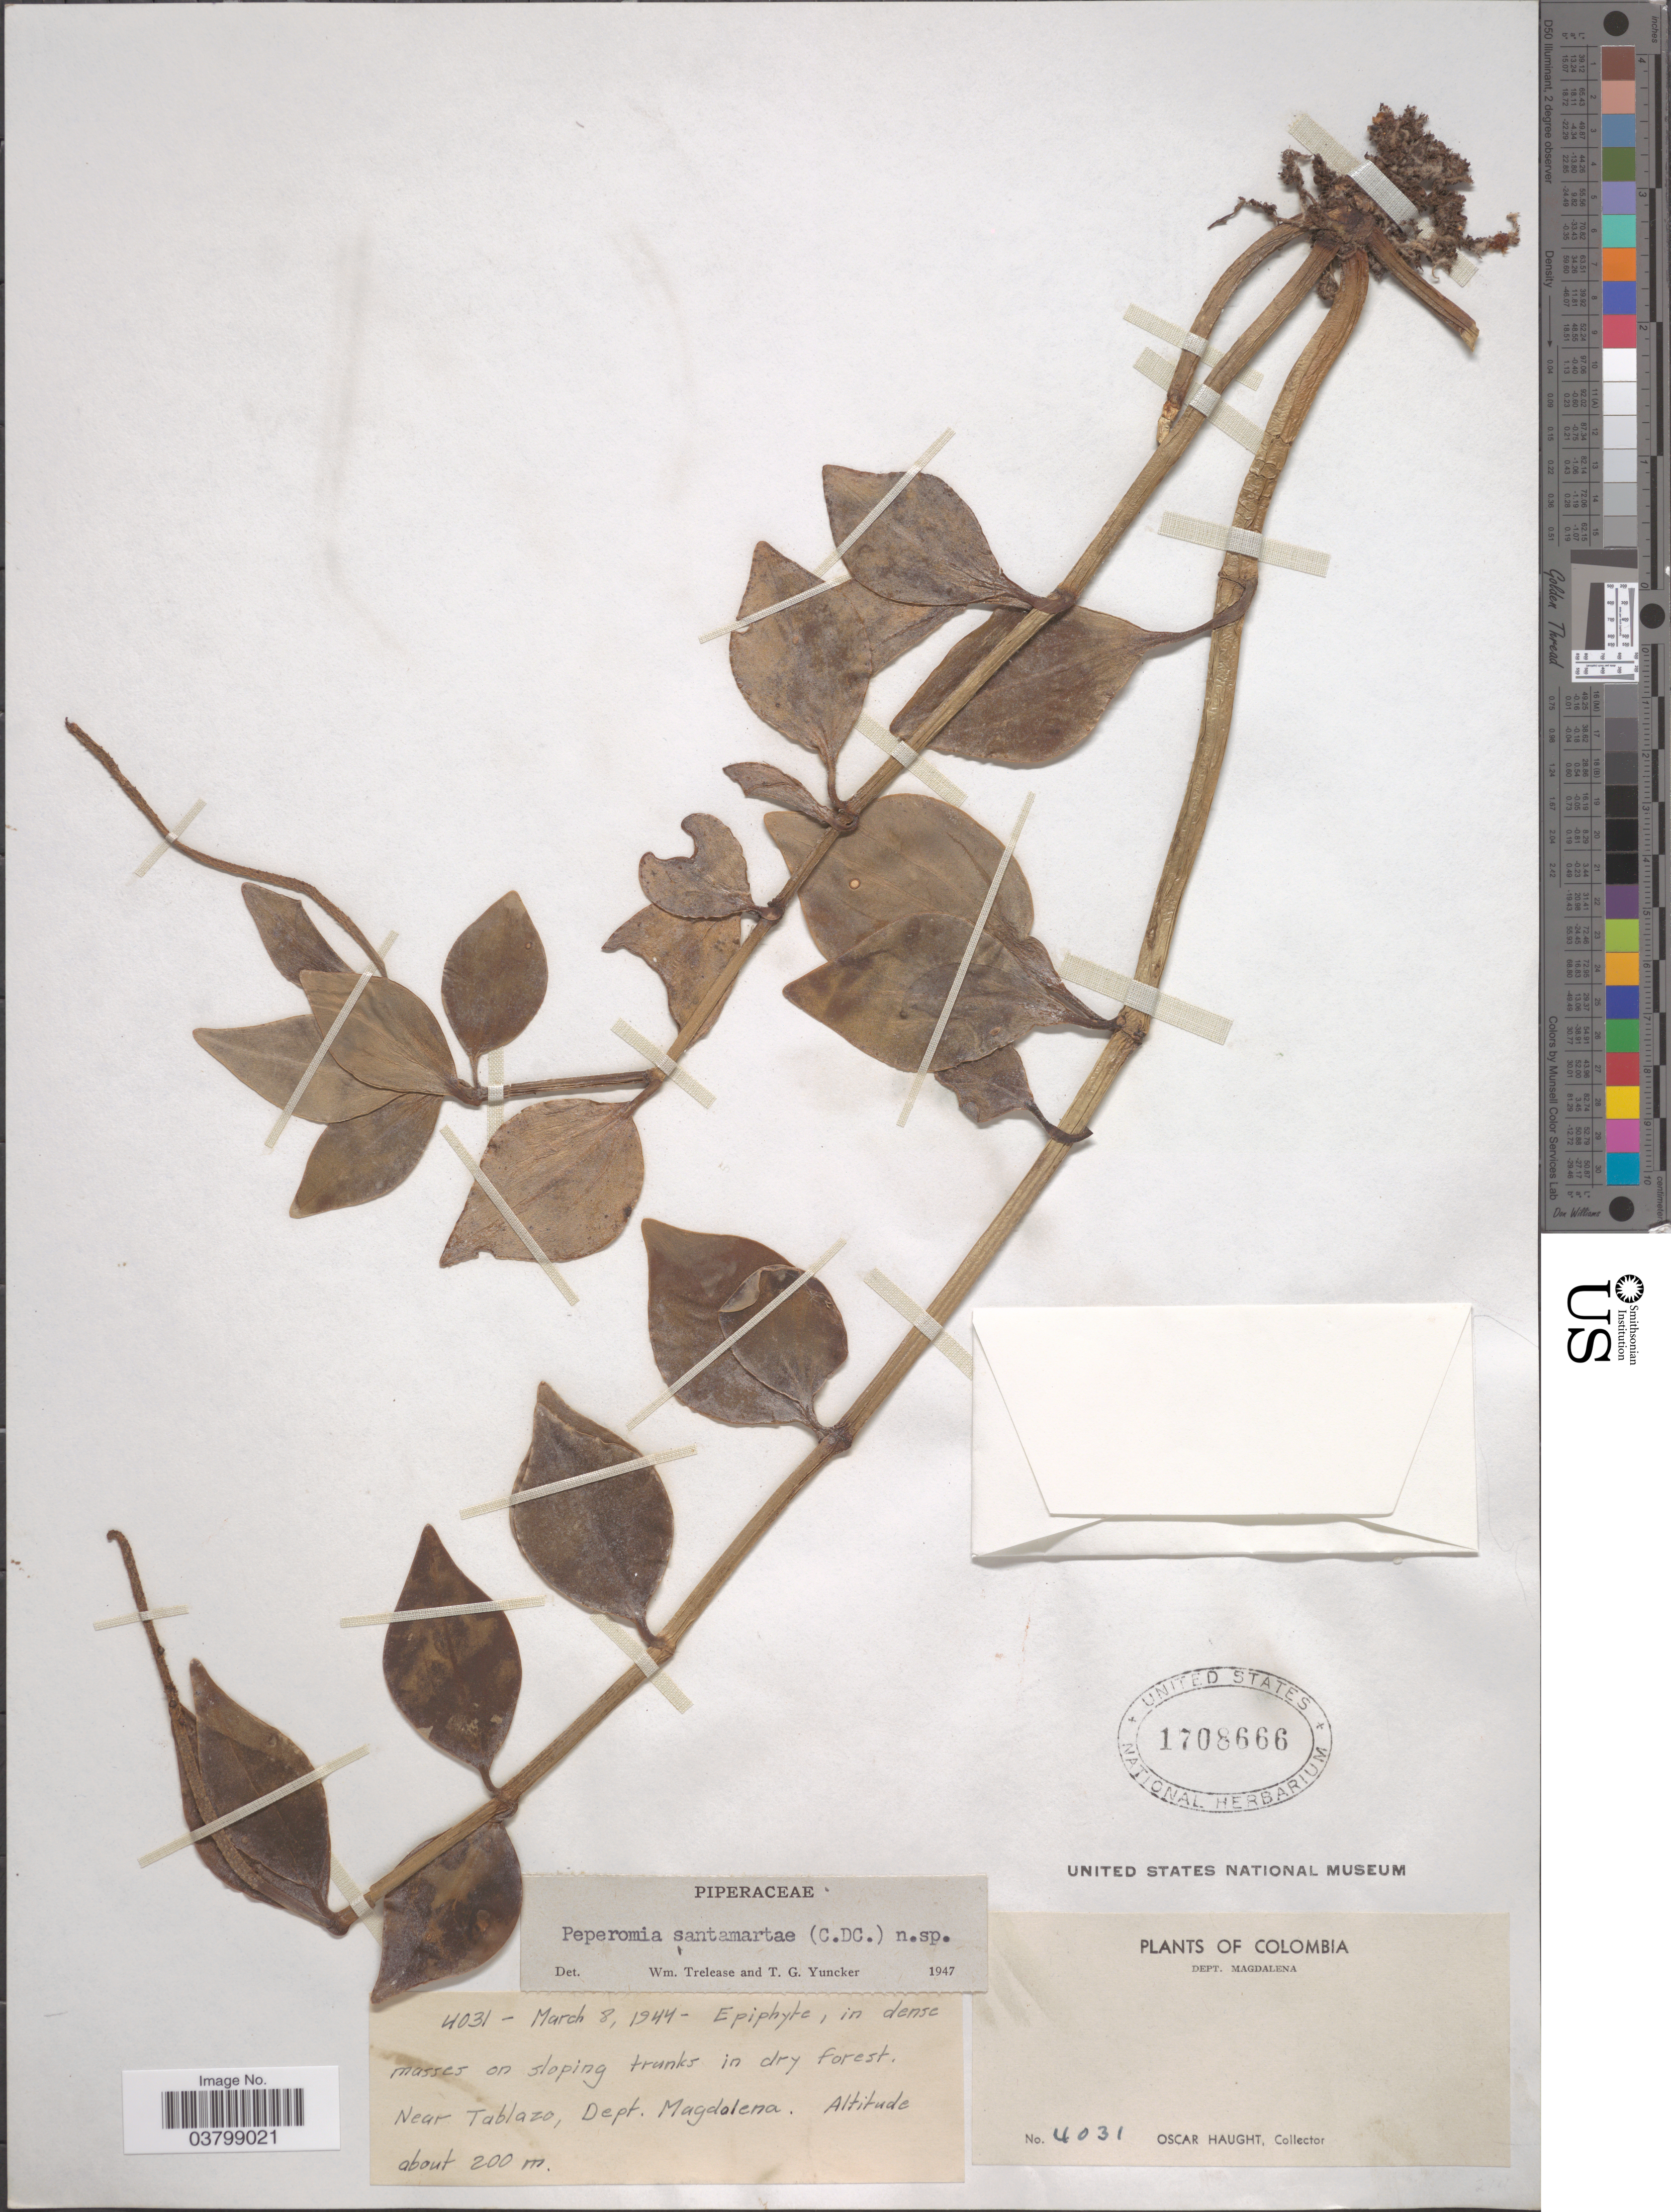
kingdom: Plantae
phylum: Tracheophyta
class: Magnoliopsida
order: Piperales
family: Piperaceae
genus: Peperomia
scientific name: Peperomia viridispica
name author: Trel.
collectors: O. L. Haught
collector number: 4031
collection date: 1944-03-08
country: Colombia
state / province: Magdalena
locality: Dept. Magdalena. Near Tablazo, Dept. Magdalena.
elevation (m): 200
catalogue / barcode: US 1708666